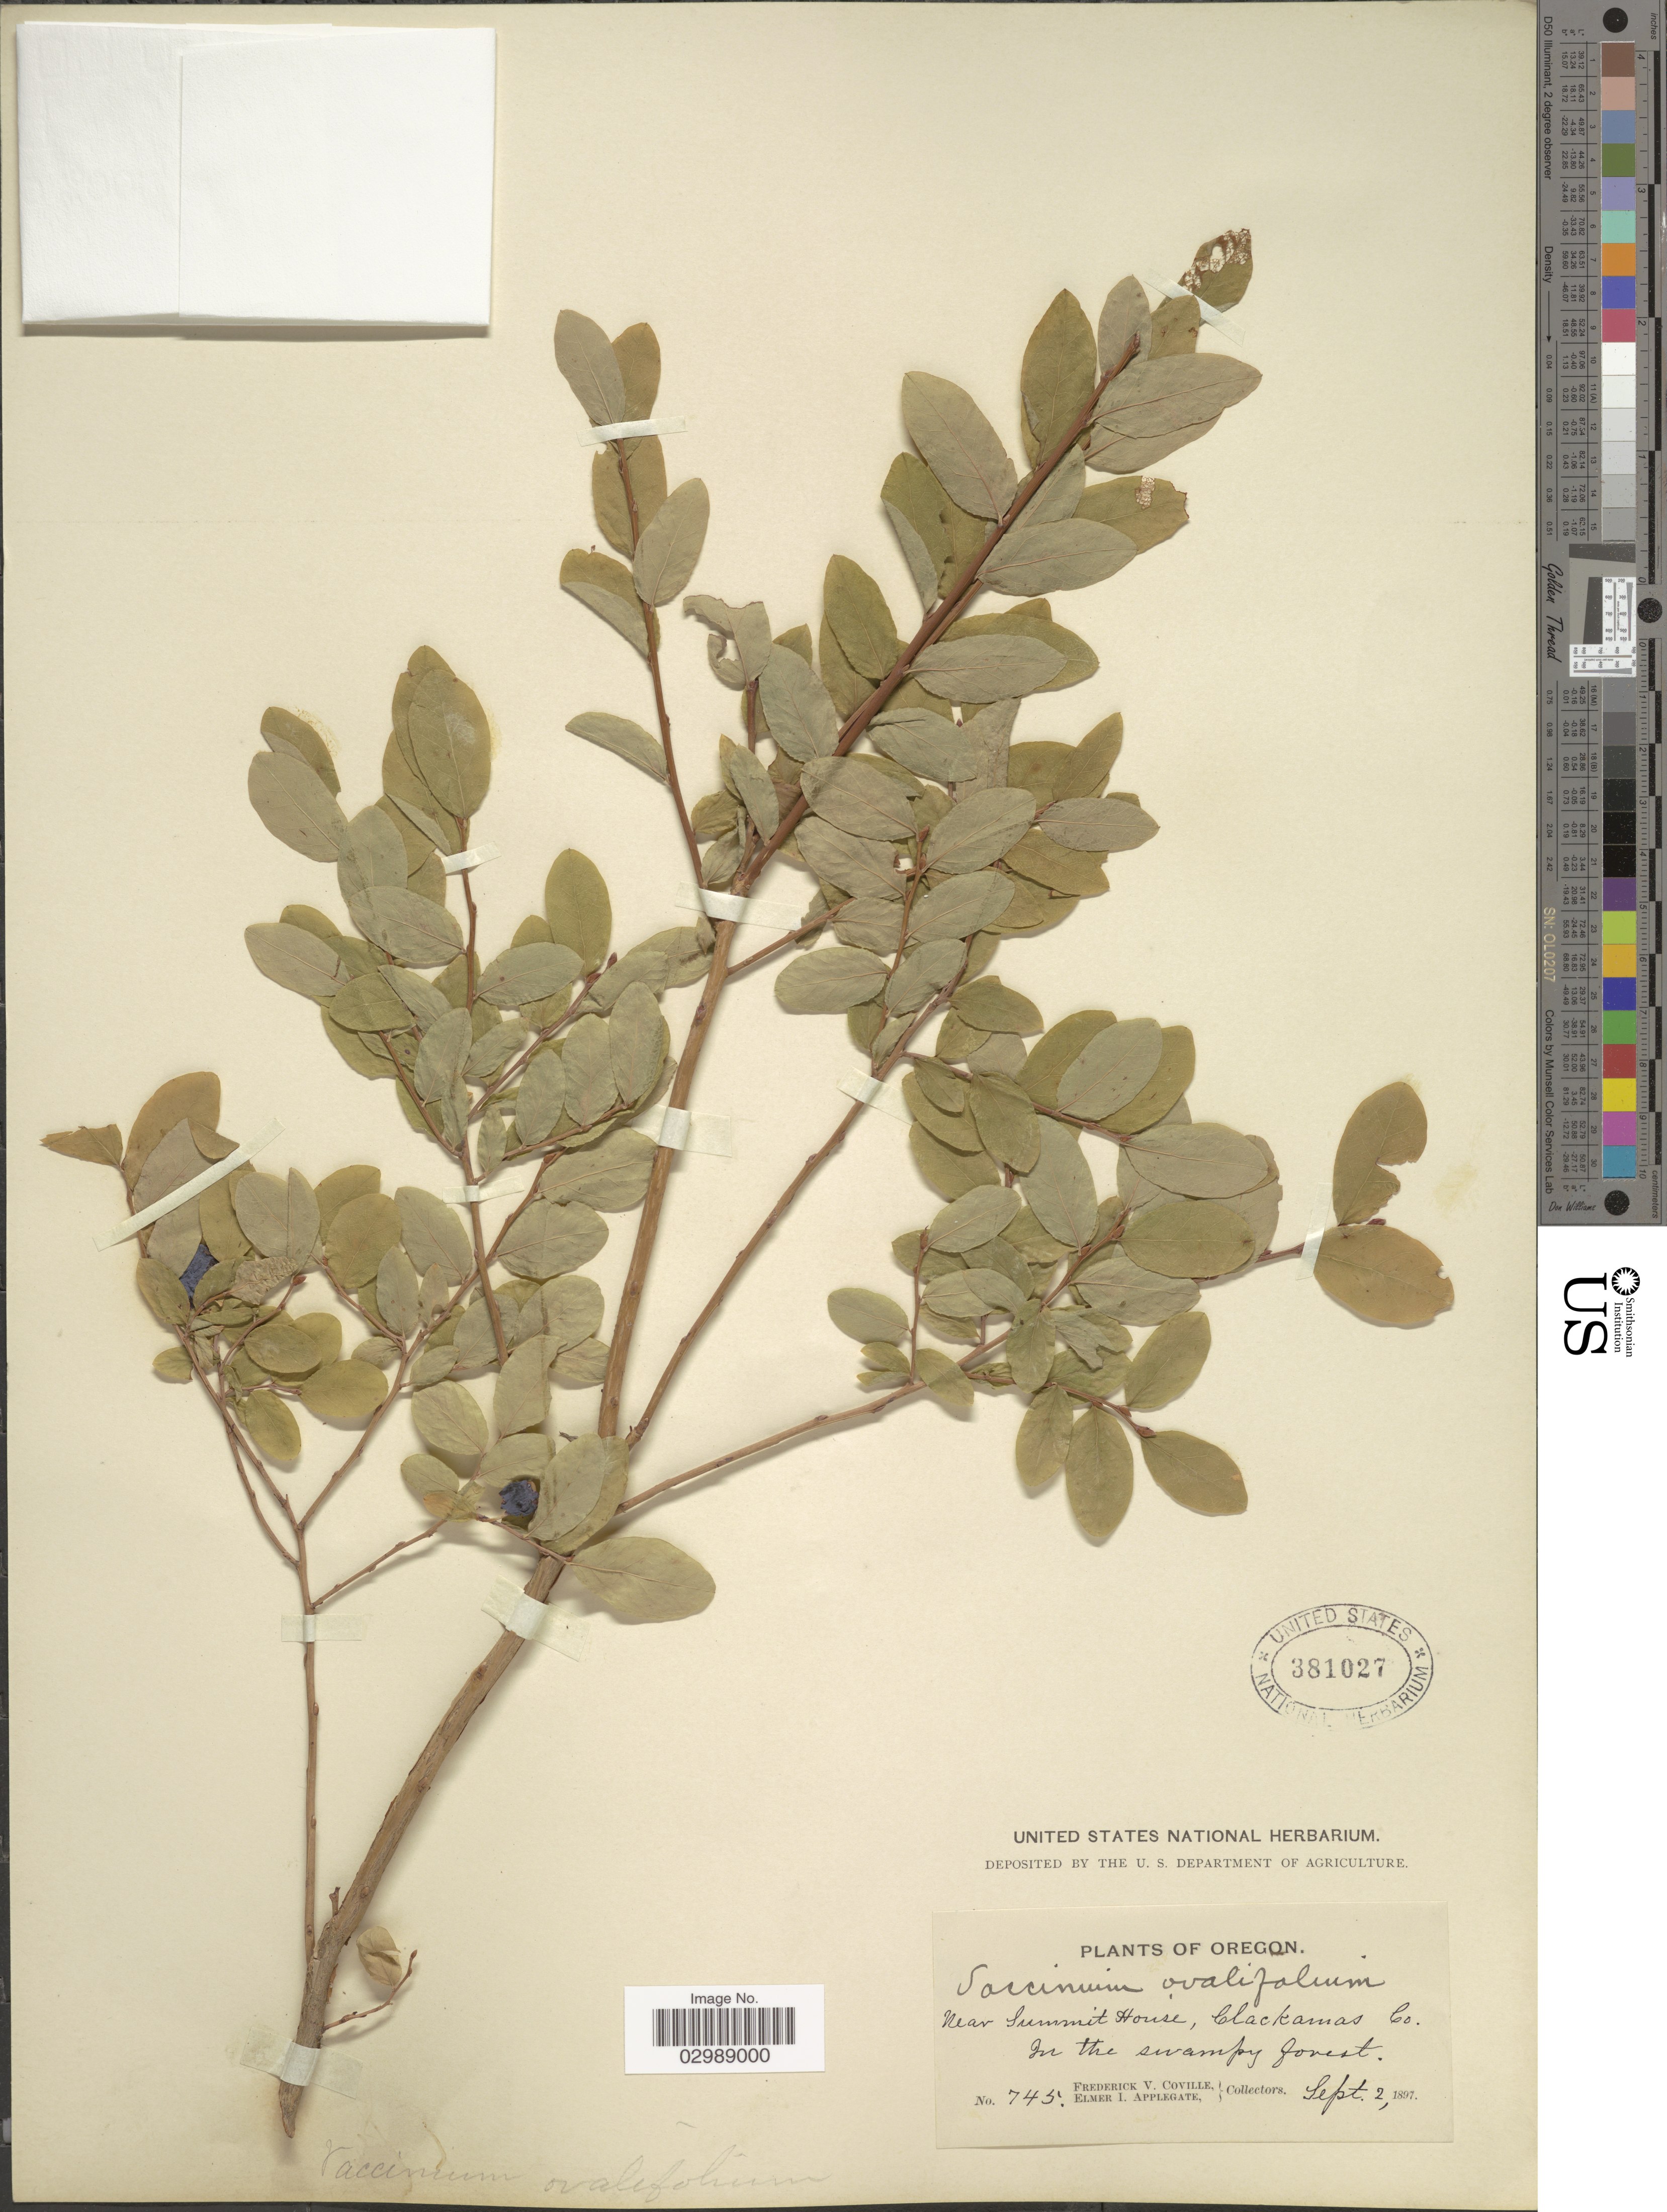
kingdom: Plantae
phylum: Tracheophyta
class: Magnoliopsida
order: Ericales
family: Ericaceae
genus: Vaccinium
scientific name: Vaccinium ovalifolium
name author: Sm.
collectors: F. V. Coville & E. I. Applegate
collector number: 745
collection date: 1897-09-02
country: United States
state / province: Oregon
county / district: Clackamas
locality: Near Summit House, Clackamas Co.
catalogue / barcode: US 381027